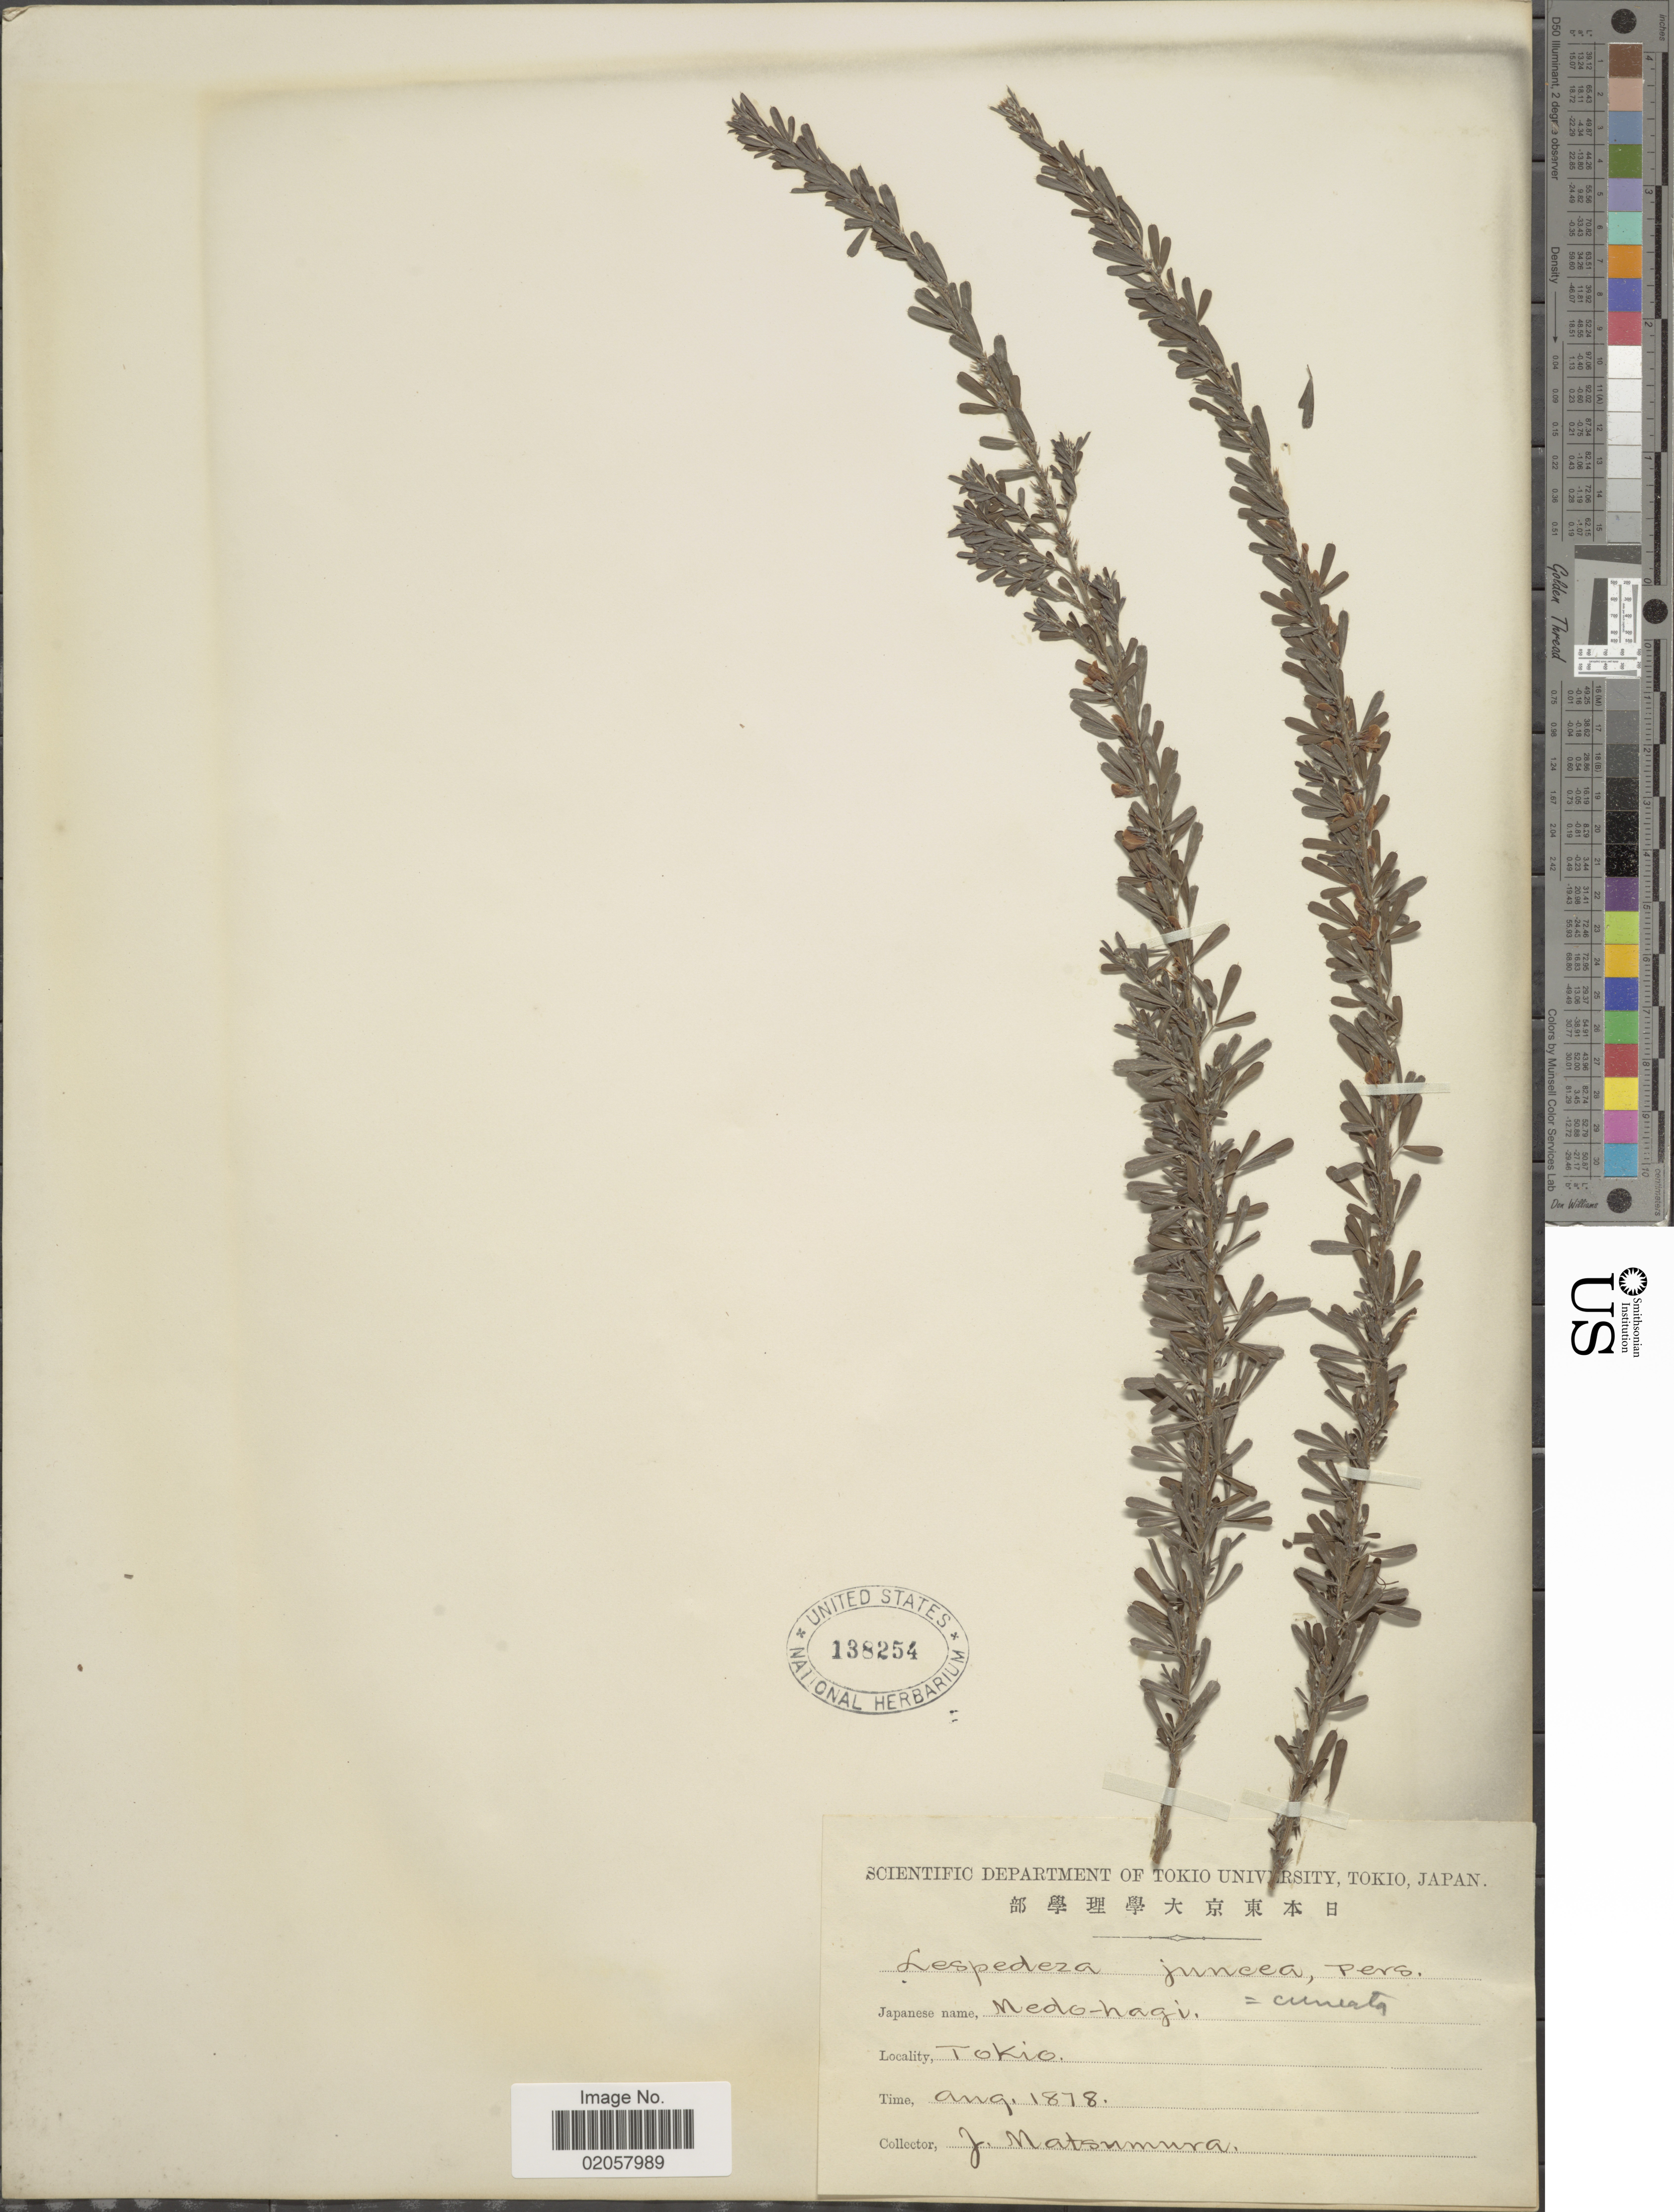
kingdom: Plantae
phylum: Tracheophyta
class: Magnoliopsida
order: Fabales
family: Fabaceae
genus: Lespedeza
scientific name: Lespedeza cuneata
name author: (Dum. Cours.) G. Don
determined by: Strong, Mark T., (BOT), Smithsonian Institution - National Museum of Natural History (UNITED STATES)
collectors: J. Matsumura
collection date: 1818-08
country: Japan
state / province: Tokyo, Federal City of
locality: Tokio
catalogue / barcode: US 138254